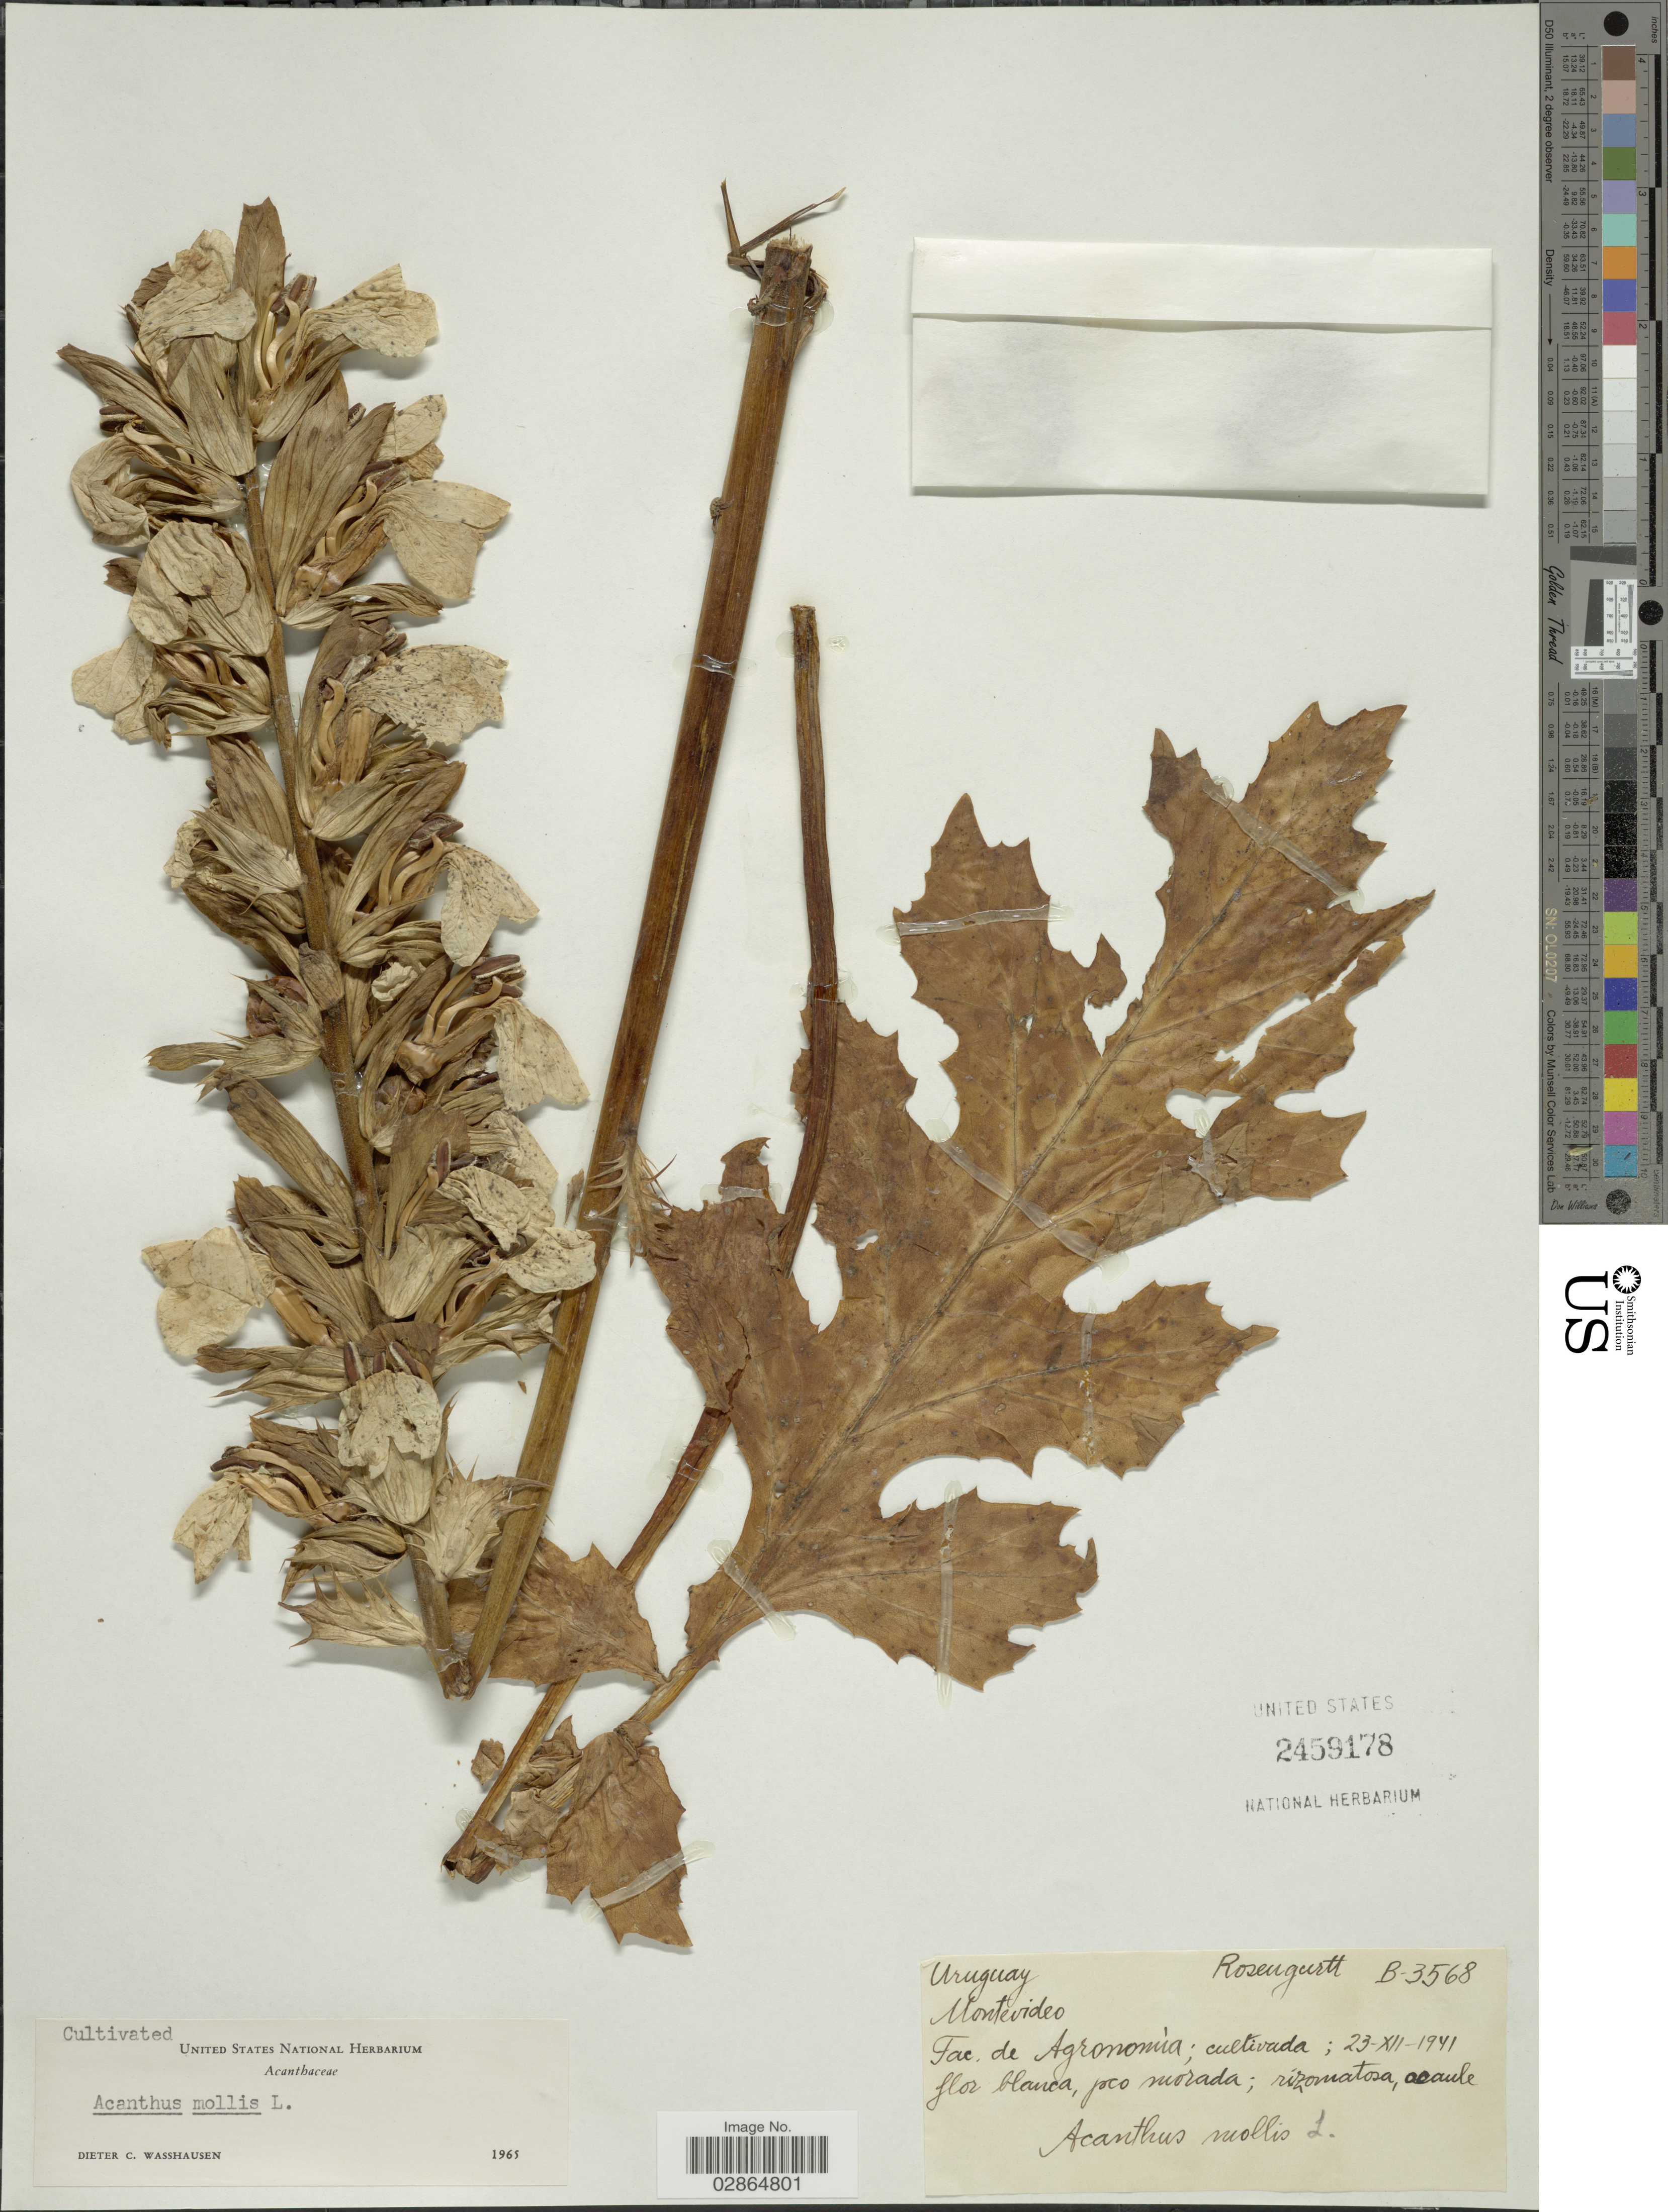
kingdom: Plantae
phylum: Tracheophyta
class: Magnoliopsida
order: Lamiales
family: Acanthaceae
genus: Acanthus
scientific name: Acanthus mollis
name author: L.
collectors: Rosengurtt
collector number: B-3568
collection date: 1941-12-23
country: Uruguay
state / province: Montevideo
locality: Fac. de Agronomía; cultivada.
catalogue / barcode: US 2459178